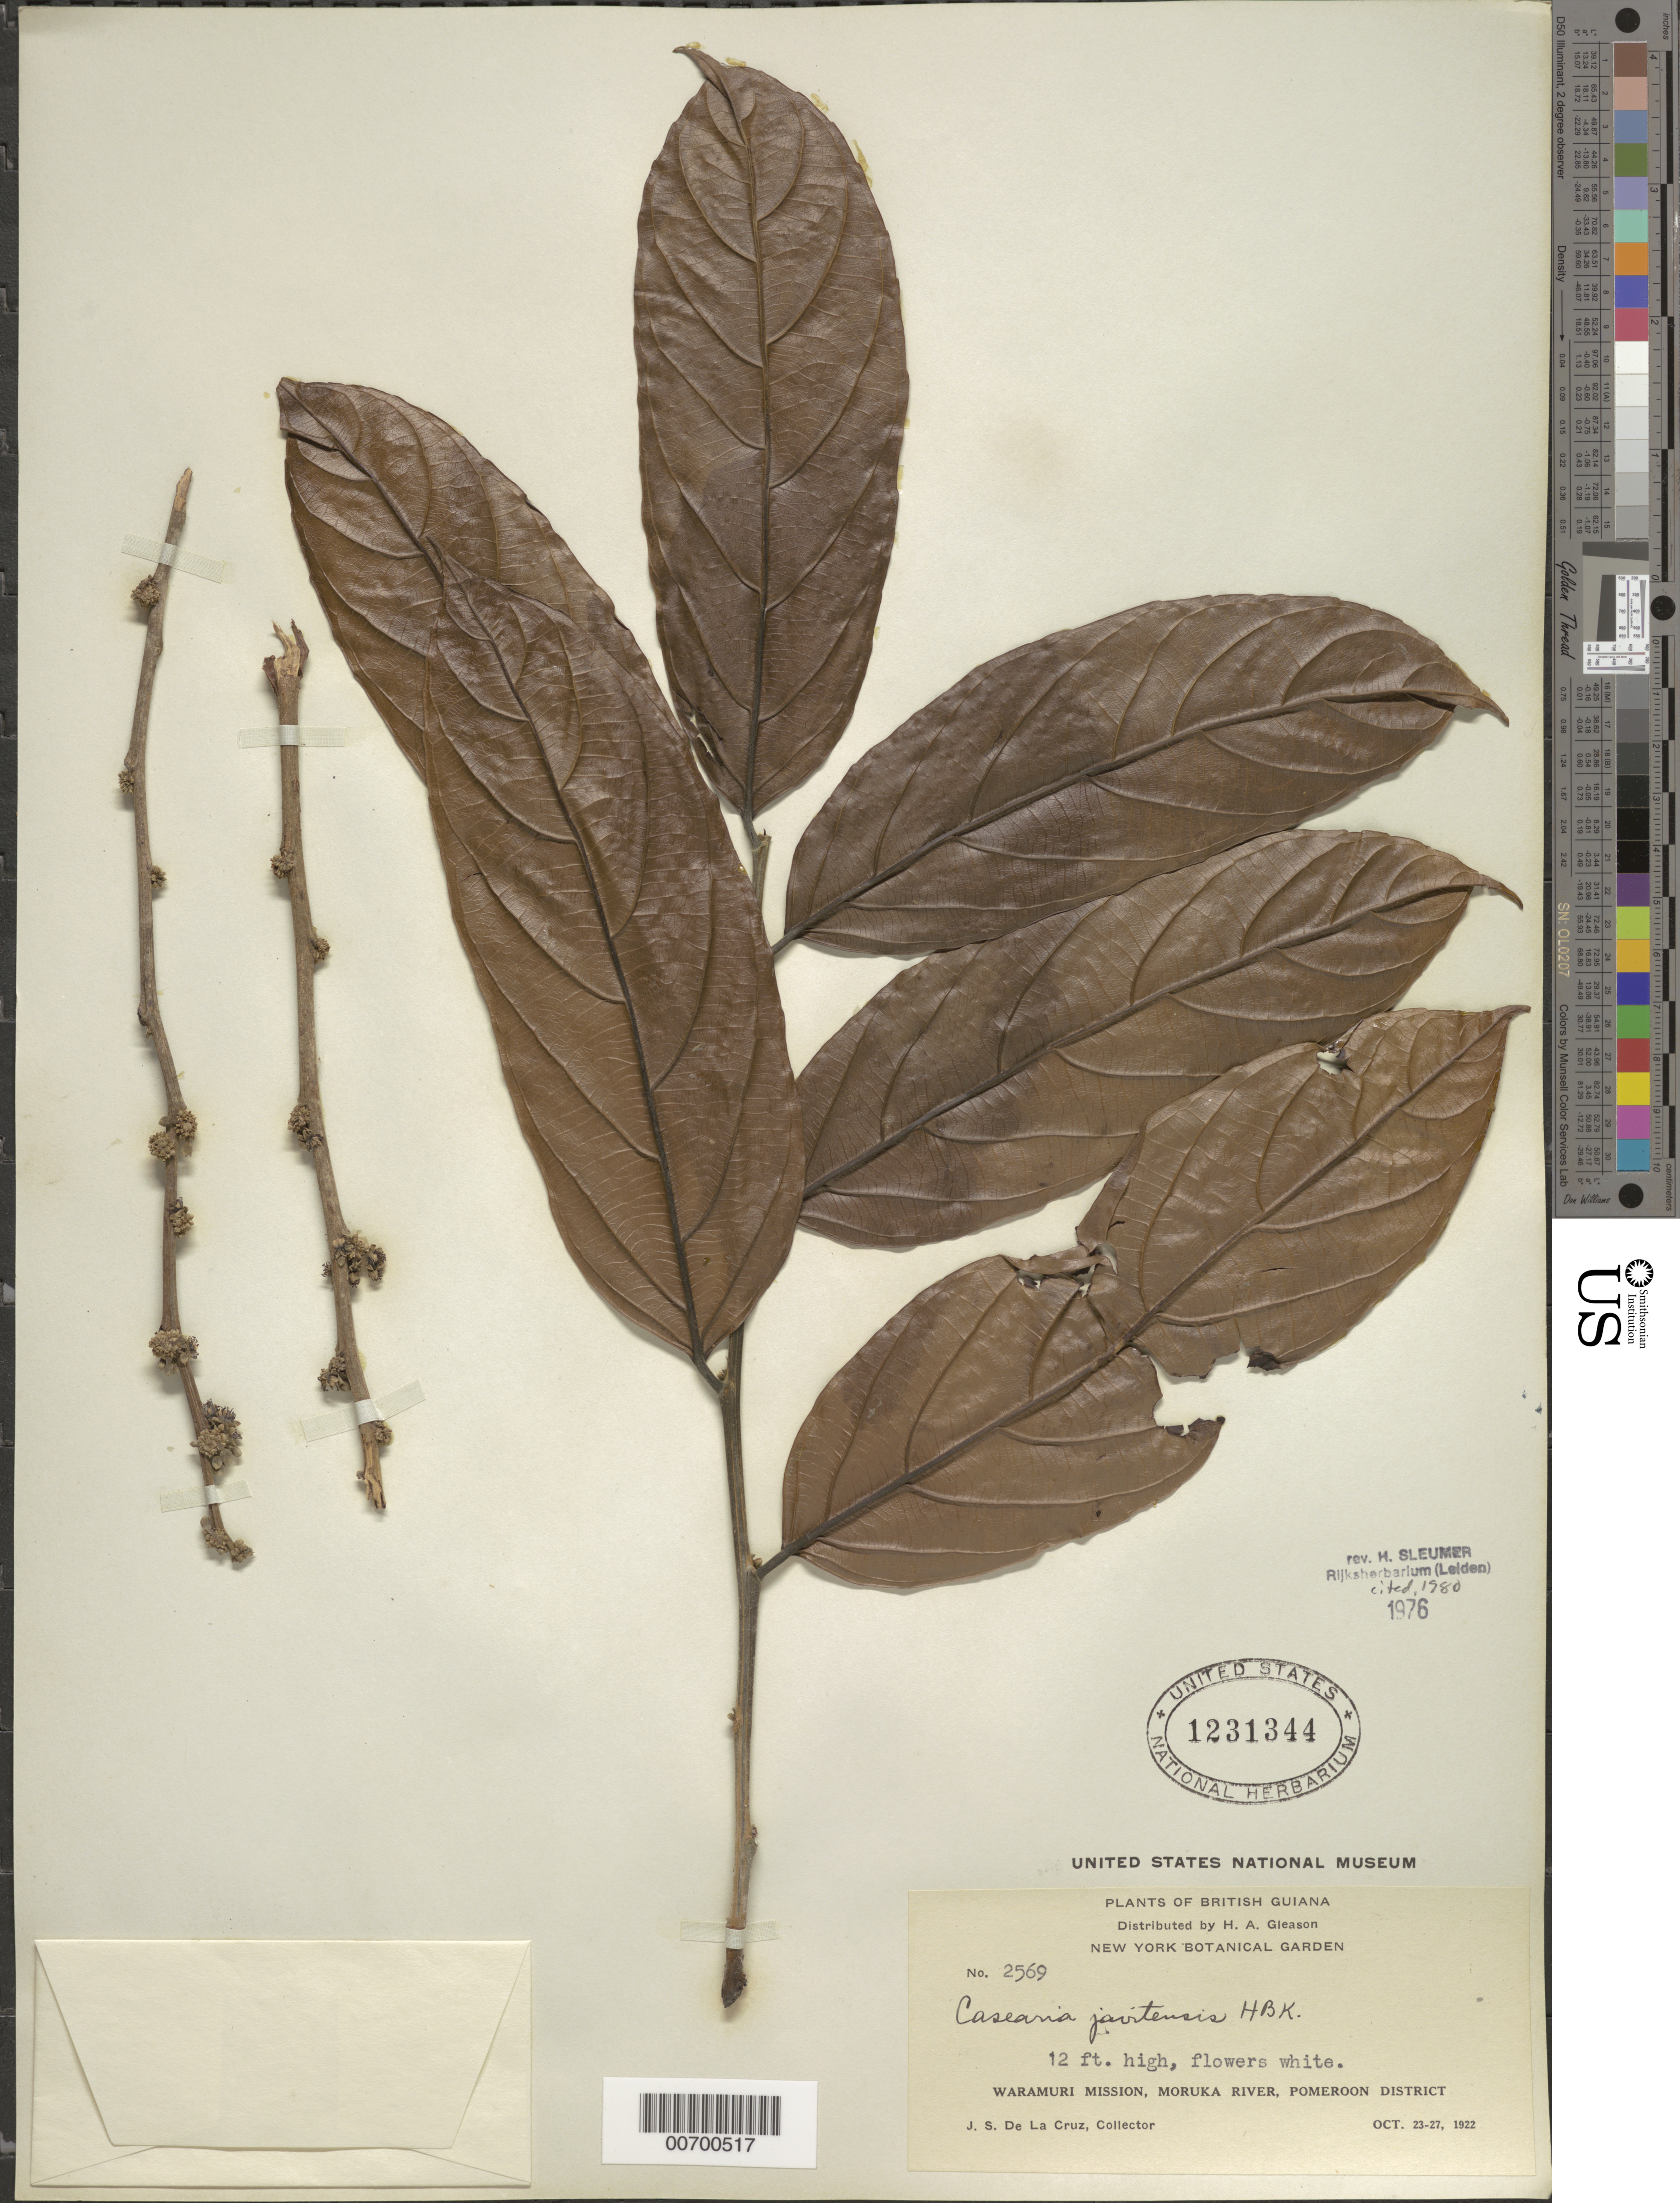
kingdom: Plantae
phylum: Tracheophyta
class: Magnoliopsida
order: Malpighiales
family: Salicaceae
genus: Piparea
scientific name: Piparea multiflora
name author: C.F. Gaertn.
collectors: J. S. de la Cruz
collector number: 2569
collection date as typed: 23-Oct-22 to 27-Oct-22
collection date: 1922-10-23/1922-10-27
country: Guyana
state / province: Pomeroon-Supenaam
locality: Waramuri Mission, Moruka R., Pomeroon Dist.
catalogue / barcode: US 1231344